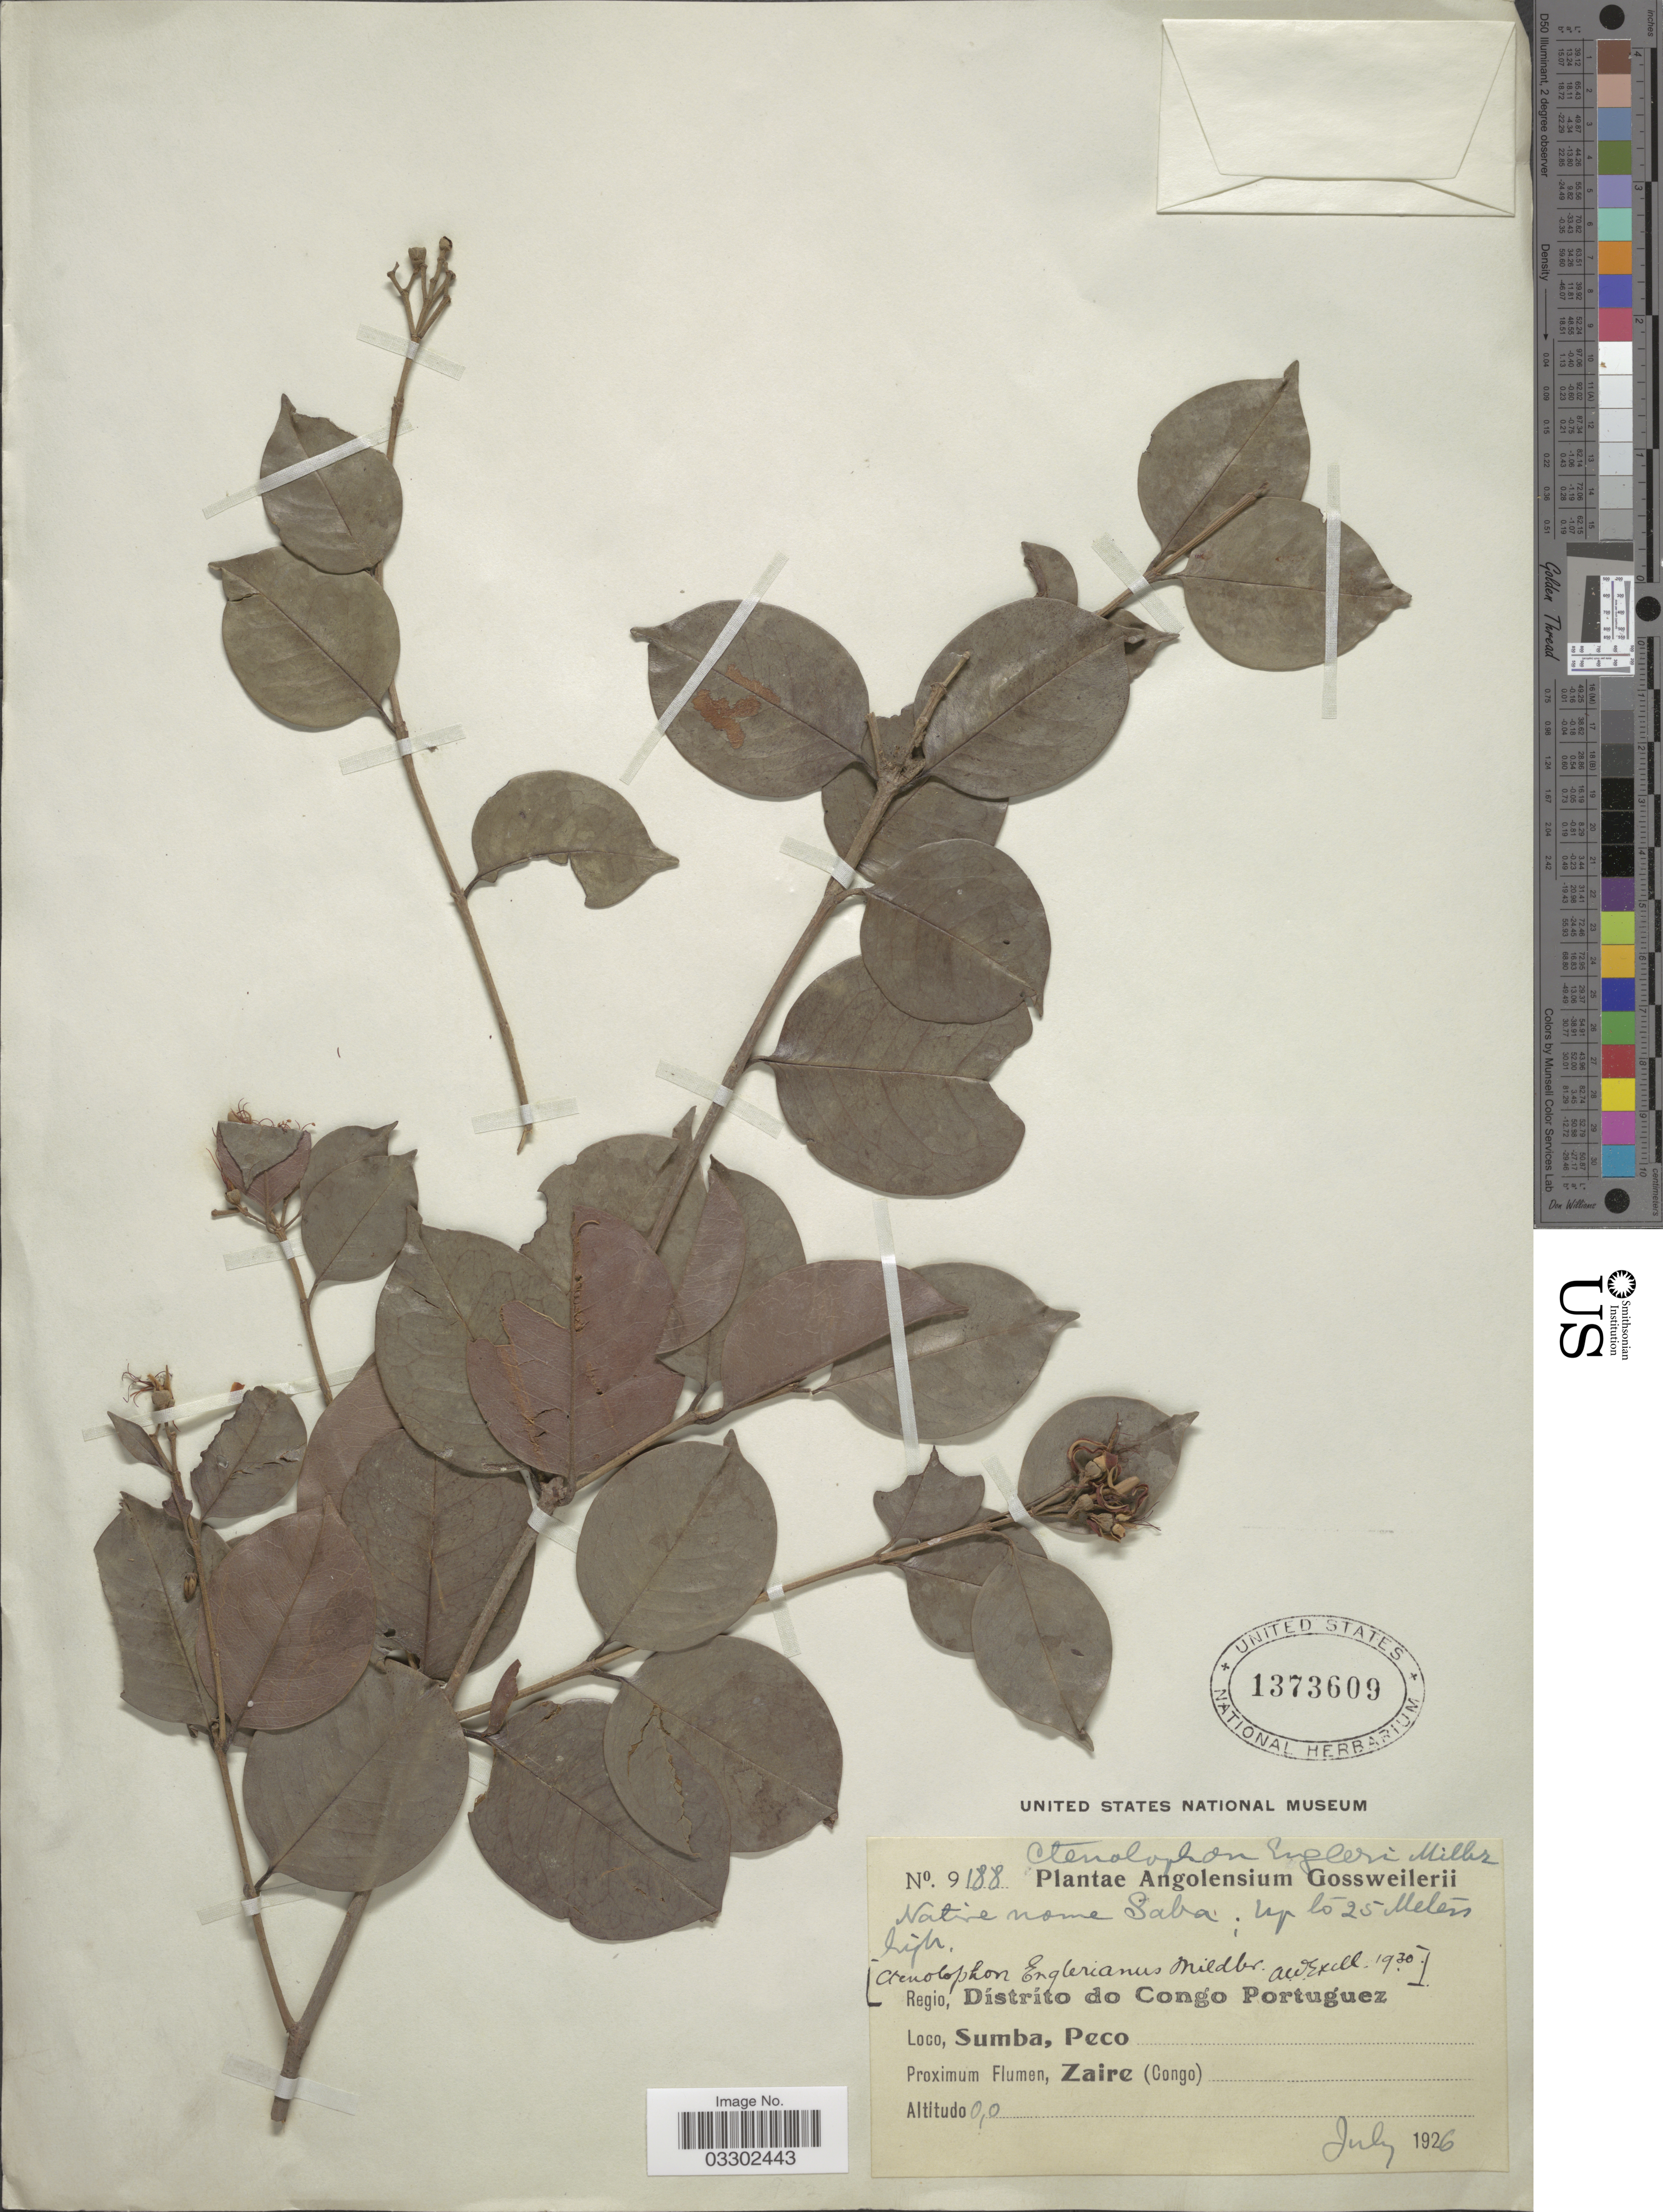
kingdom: Plantae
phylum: Tracheophyta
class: Magnoliopsida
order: Malpighiales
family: Ctenolophonaceae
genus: Ctenolophon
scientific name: Ctenolophon englerianus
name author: Mildbr.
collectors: -. Gossweiler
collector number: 9188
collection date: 1926-07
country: Angola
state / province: Zaire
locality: Regio, Dístrito do Congo Portuguez, Sumba, Peco. Proximum Flumen, Zaire (Congo).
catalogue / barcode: US 1373609